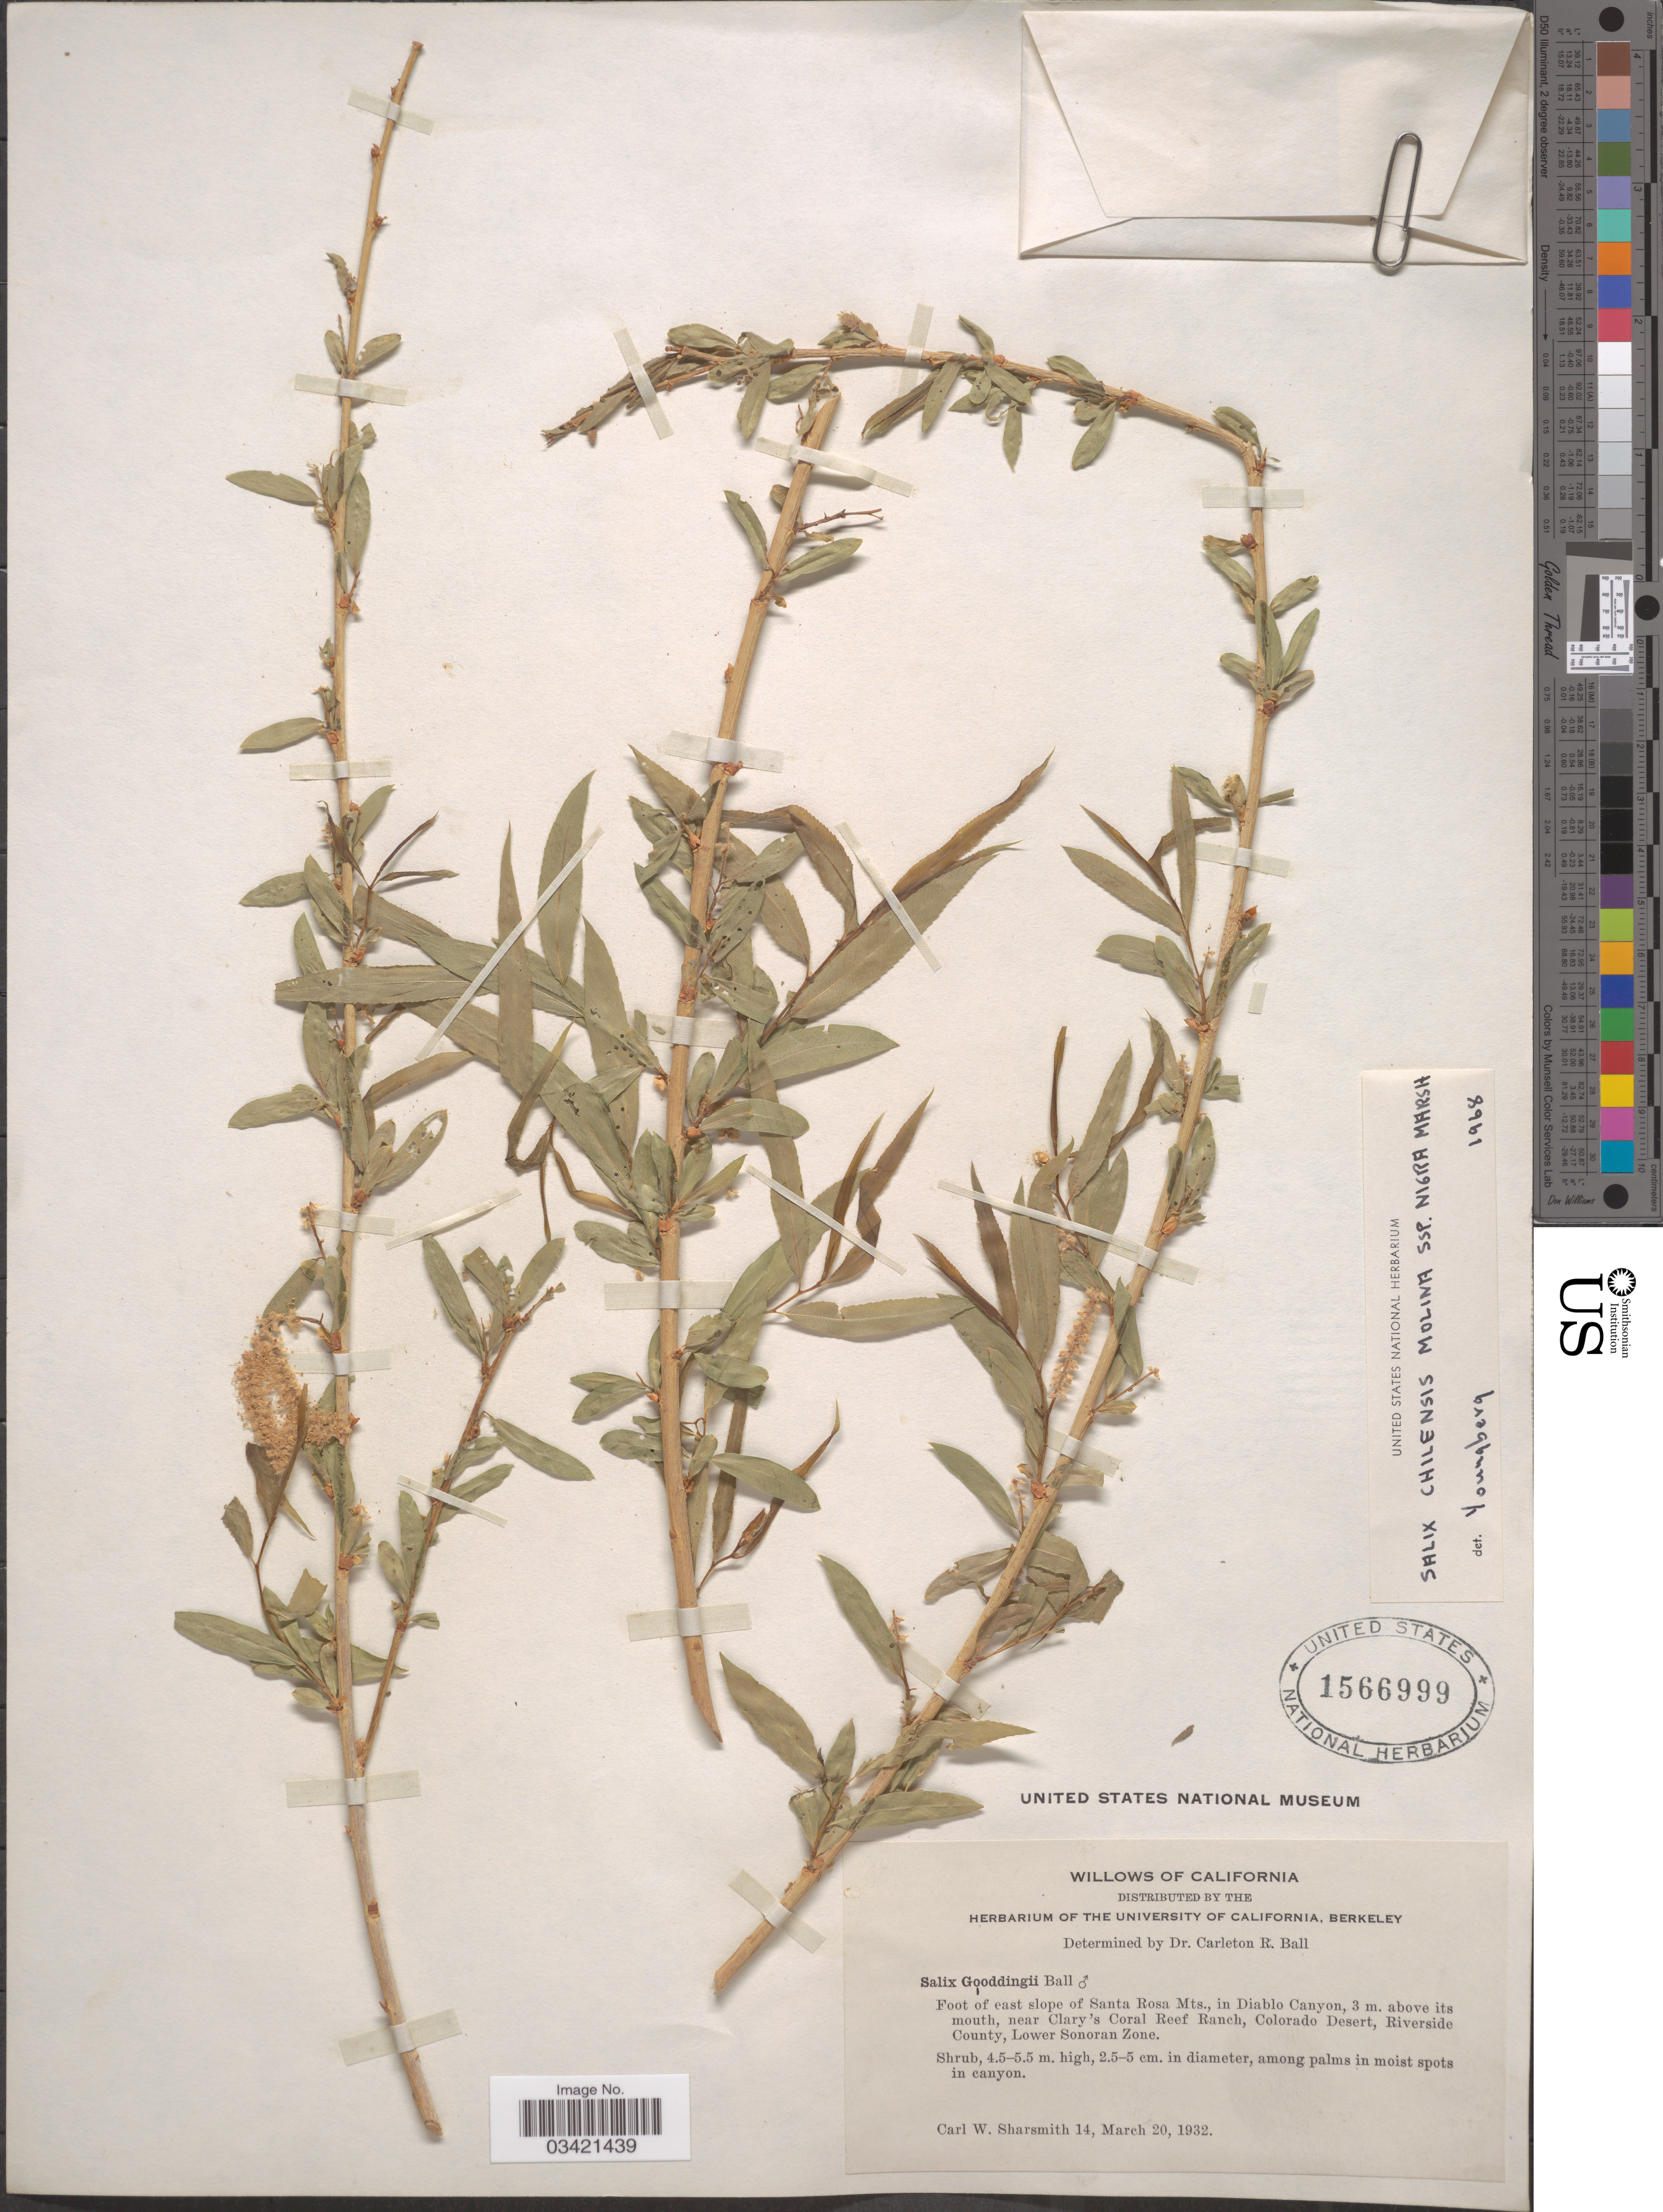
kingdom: Plantae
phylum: Tracheophyta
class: Magnoliopsida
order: Malpighiales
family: Salicaceae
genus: Salix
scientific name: Salix gooddingii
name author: C.R. Ball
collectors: C. Sharsmith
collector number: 14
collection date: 1932-03-20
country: United States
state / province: California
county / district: Riverside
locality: Foot of east slope of Santa Rosa Mts., in Diablo Canyon, 3 m. above its mouth, near Clary's Coral Reef Ranch, Colorado Desert, Riverside County, Lower Sonoran Zone.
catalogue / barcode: US 1566999